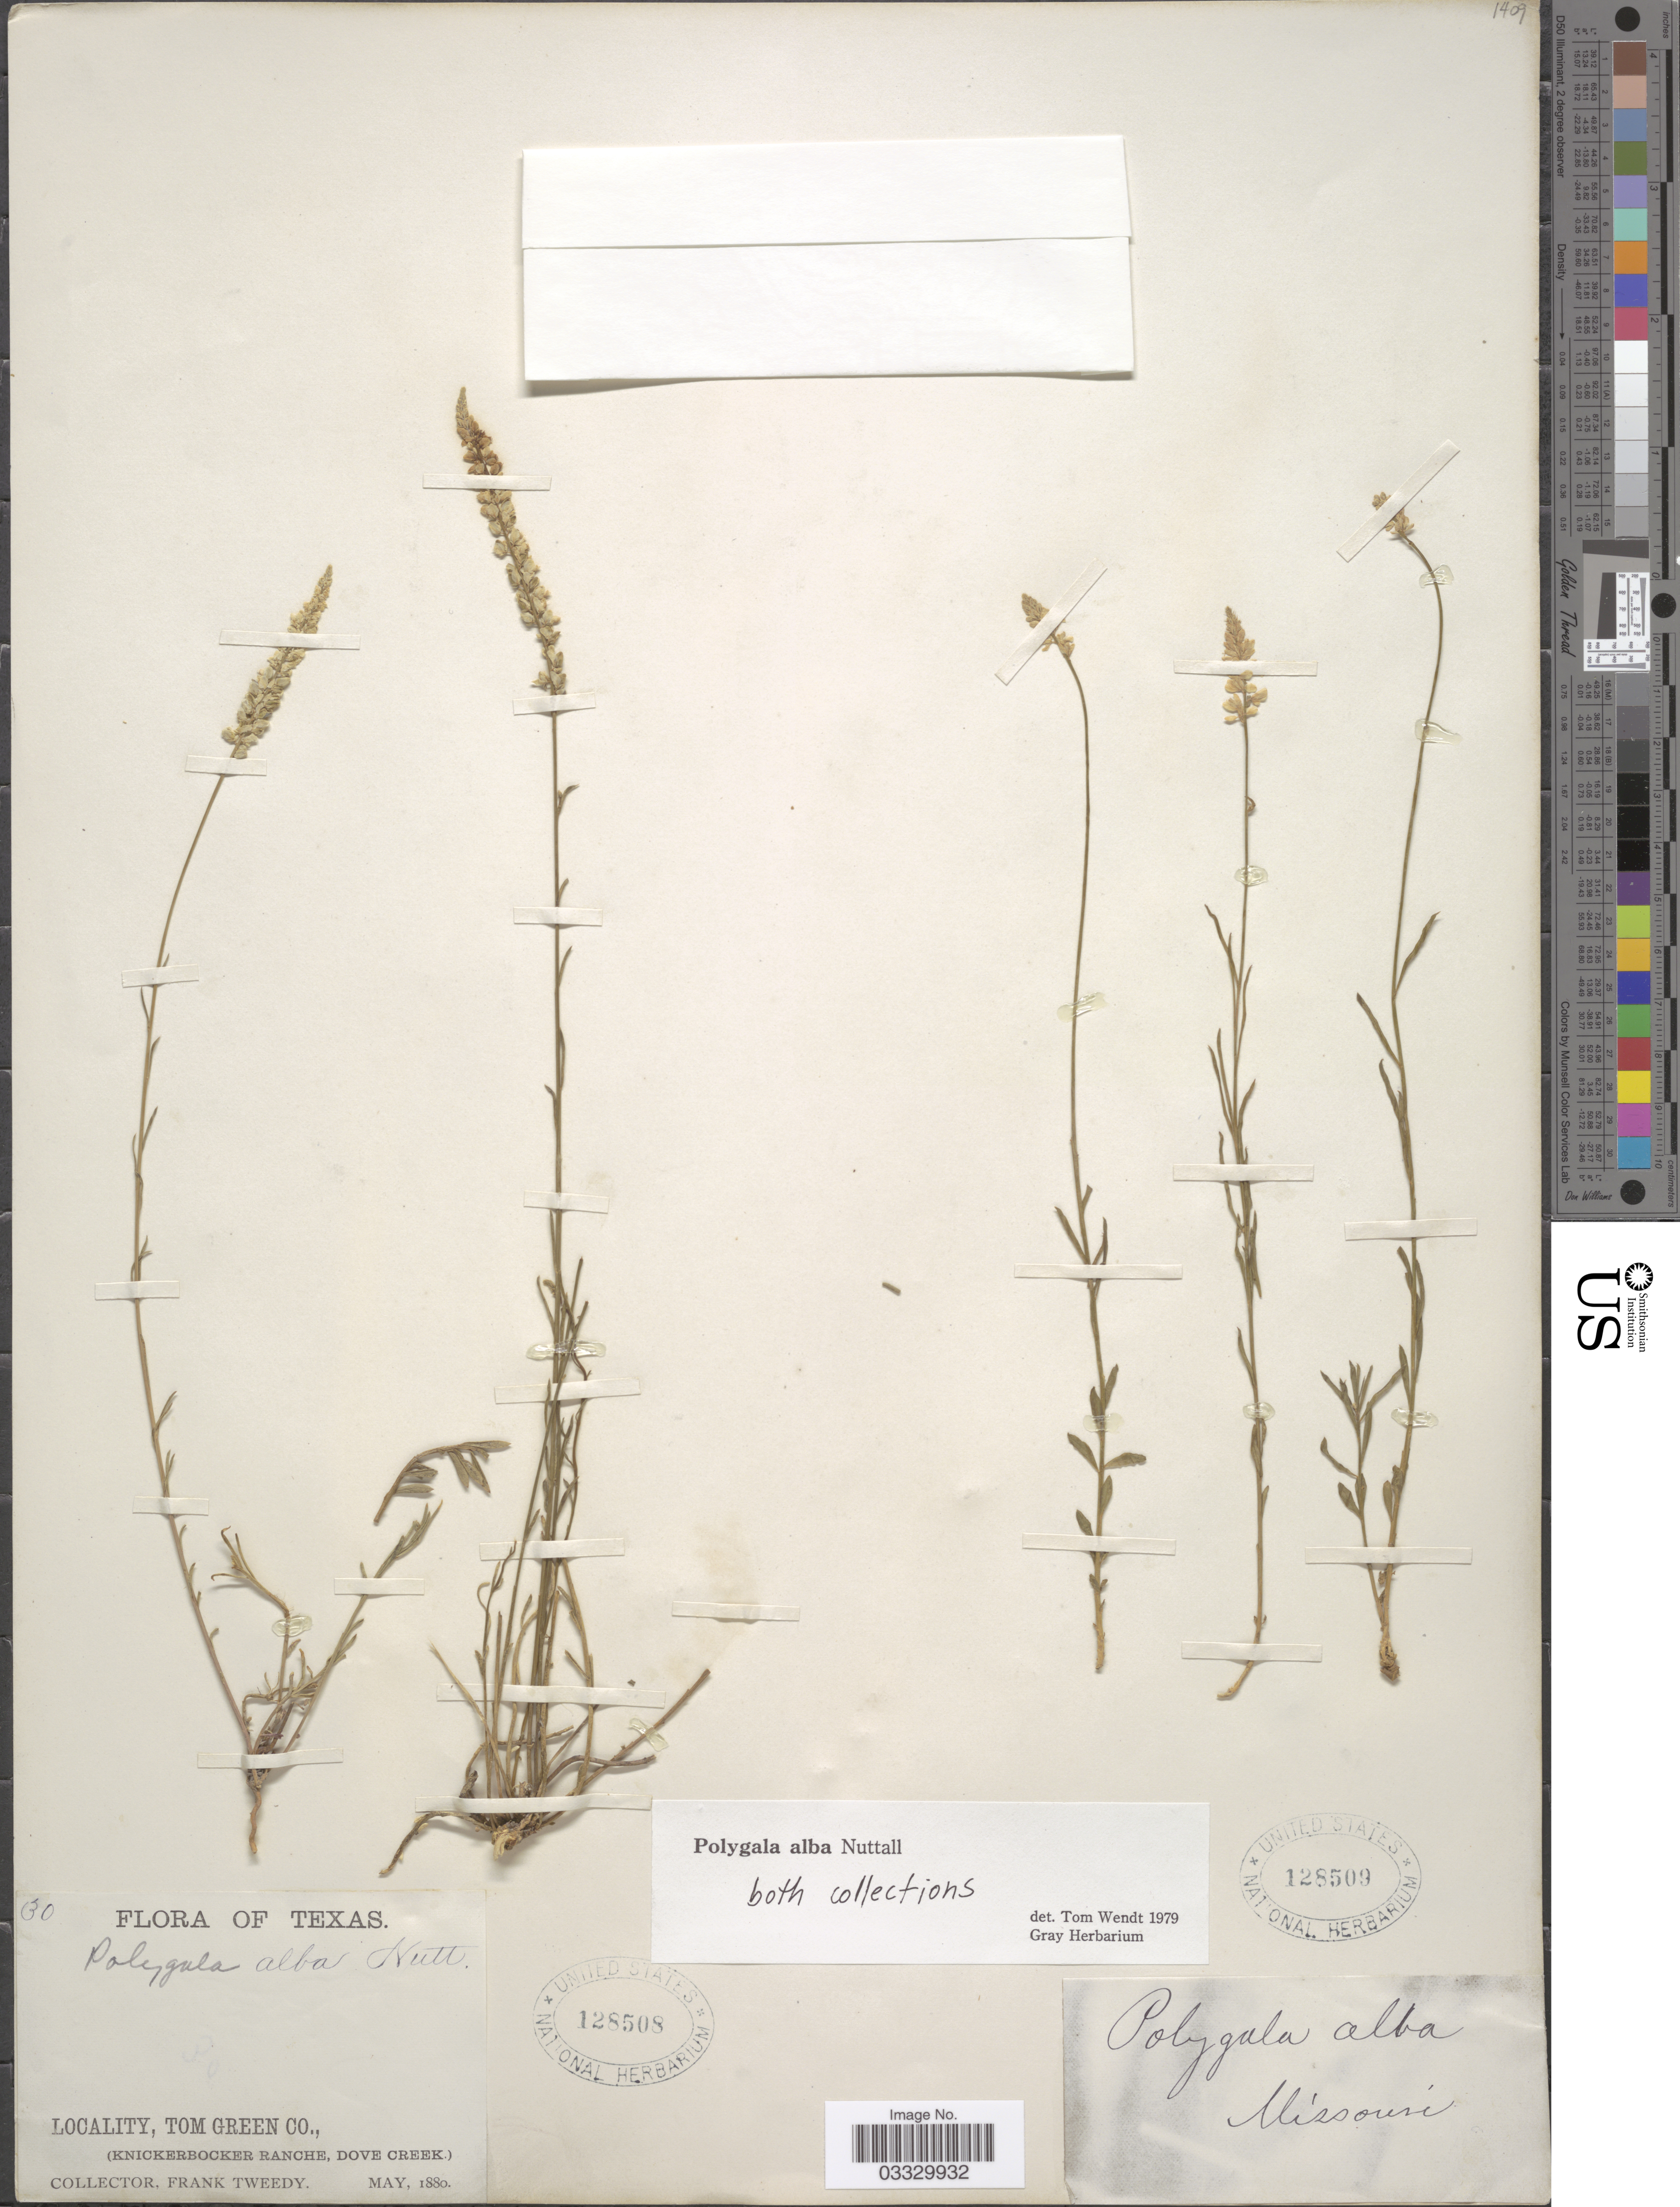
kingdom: Plantae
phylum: Tracheophyta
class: Magnoliopsida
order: Fabales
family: Polygalaceae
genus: Polygala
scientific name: Polygala alba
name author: Nutt.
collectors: F. Tweedy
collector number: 30*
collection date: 1880-05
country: United States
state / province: Texas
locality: Tom Green Co., (Knickerbocker Ranche, Dove Creek.).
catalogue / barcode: US 128508